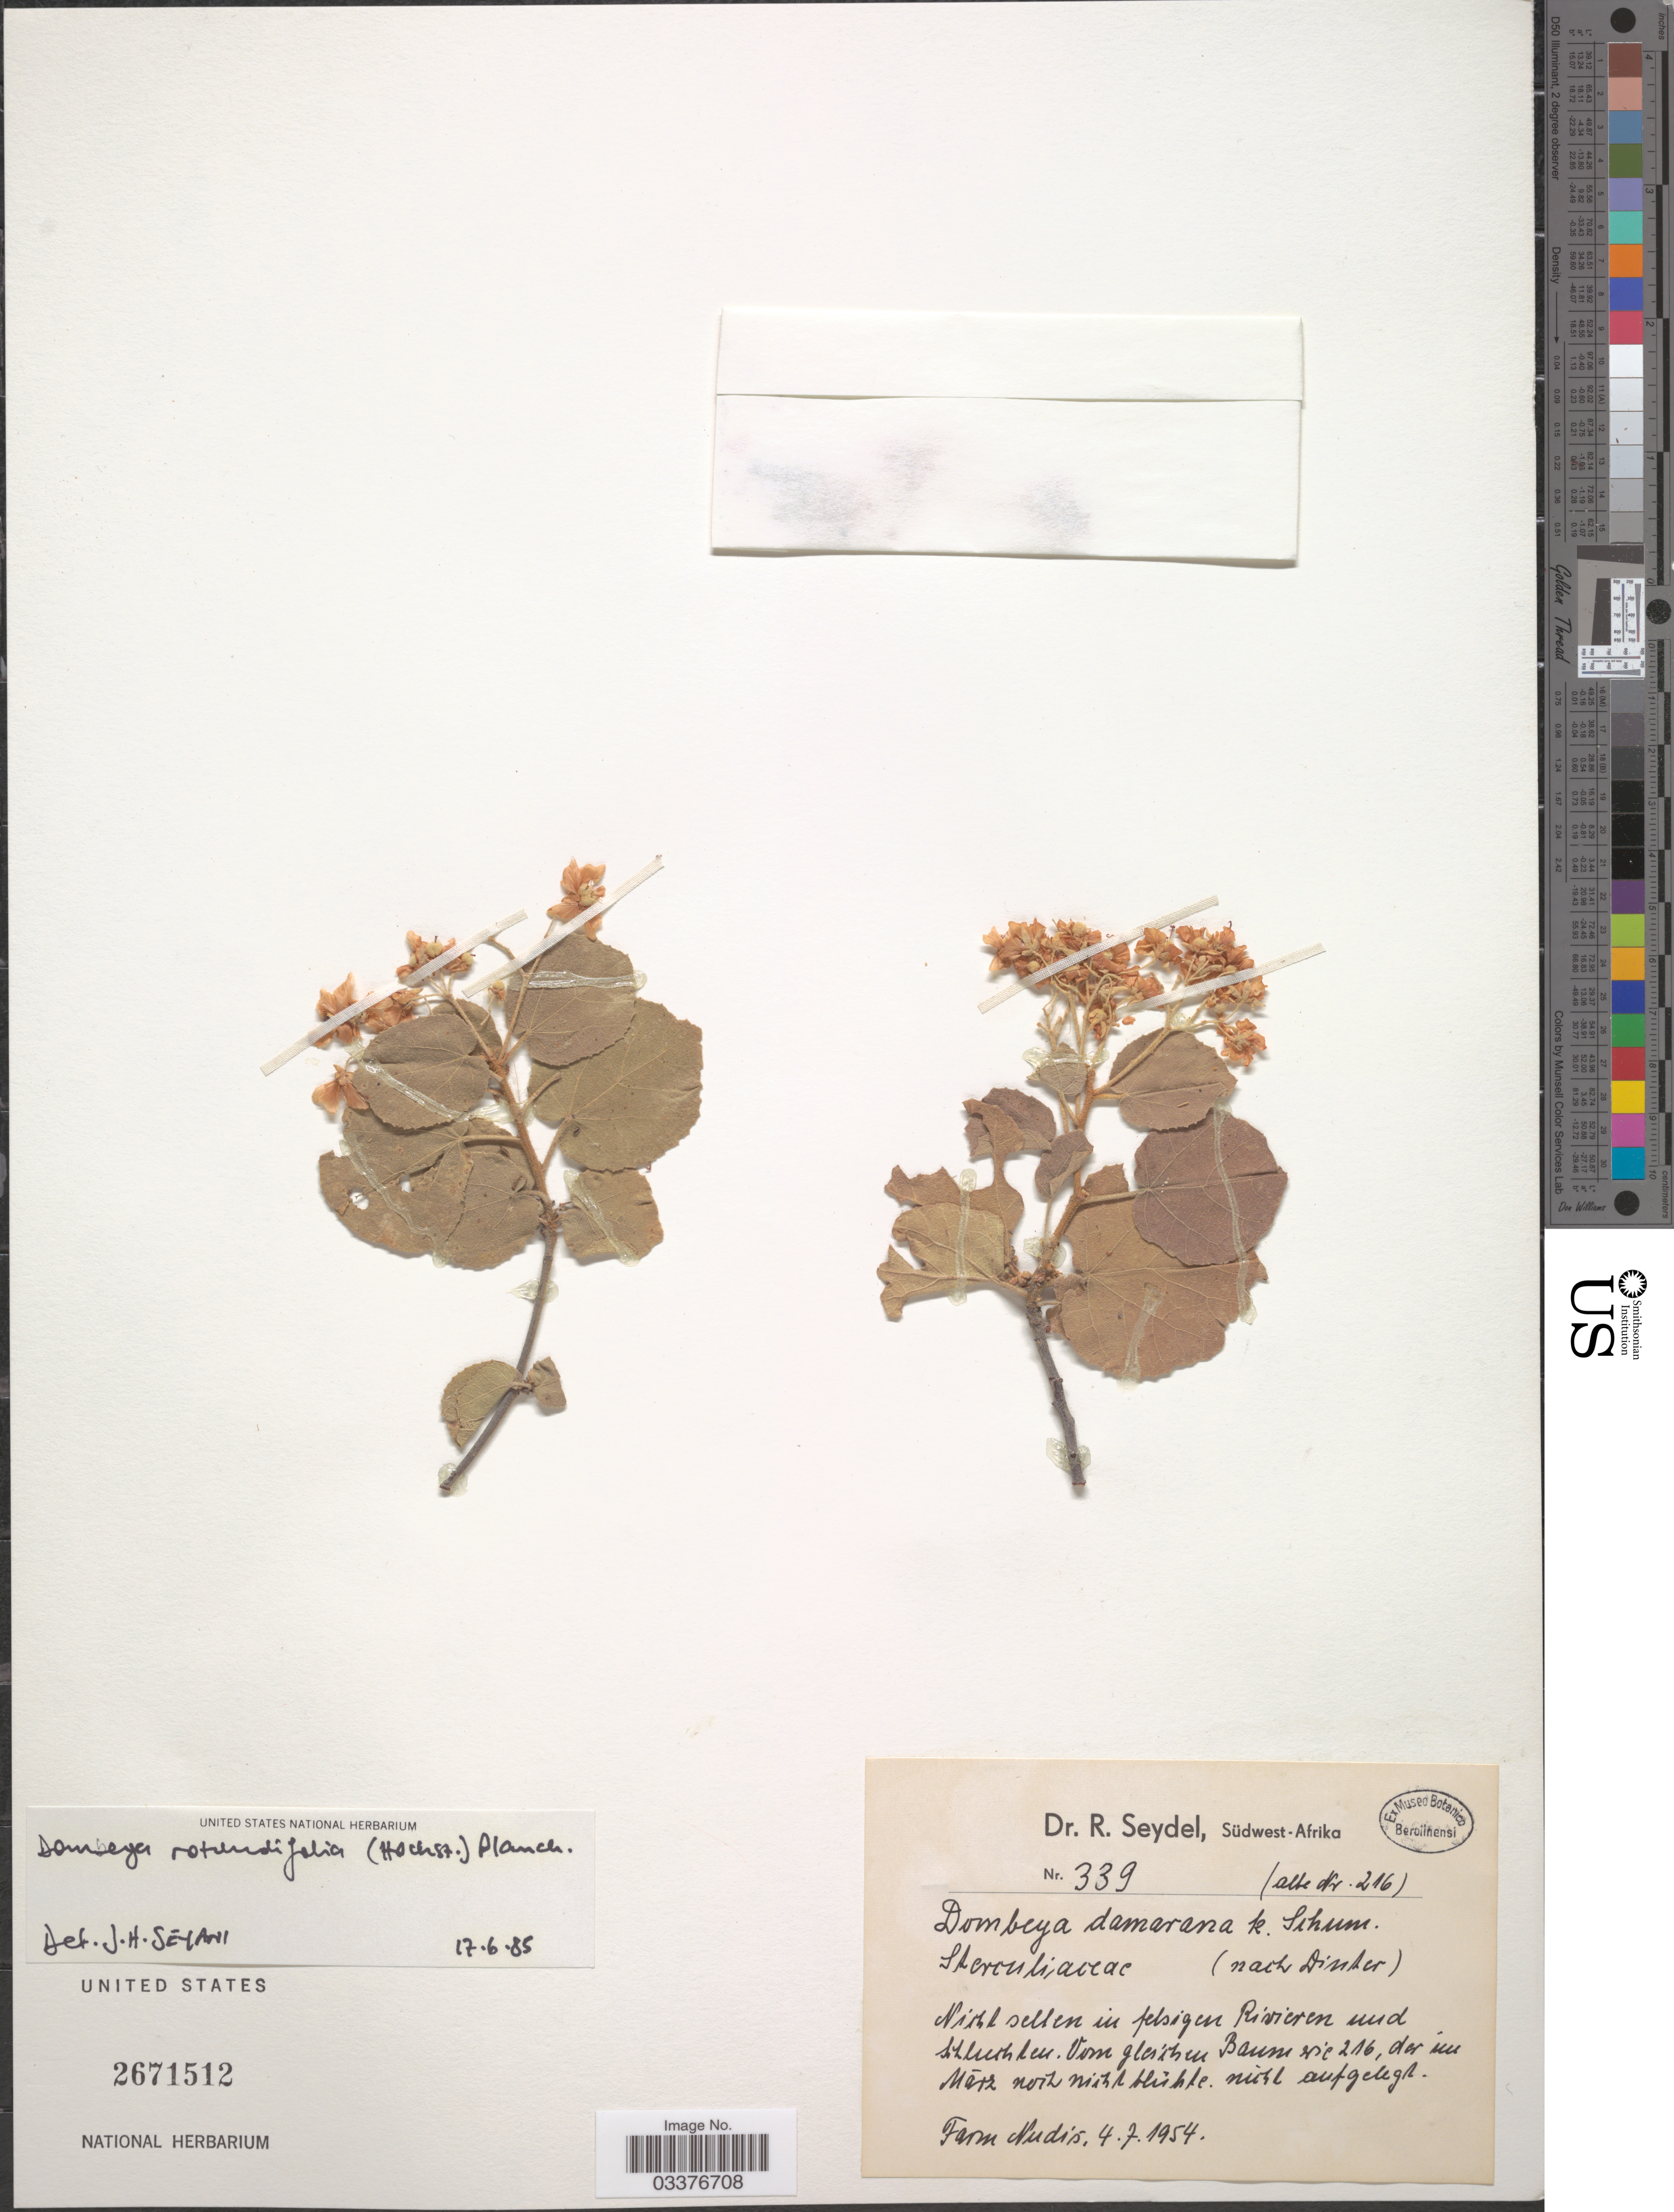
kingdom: Plantae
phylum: Tracheophyta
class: Magnoliopsida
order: Malvales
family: Malvaceae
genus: Dombeya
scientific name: Dombeya rotundifolia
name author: (Hochst.) Planch.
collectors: R. Seydel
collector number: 339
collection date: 1954-07-04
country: Namibia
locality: Südwest-Afrika. Farm Nudis.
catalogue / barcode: US 2671512